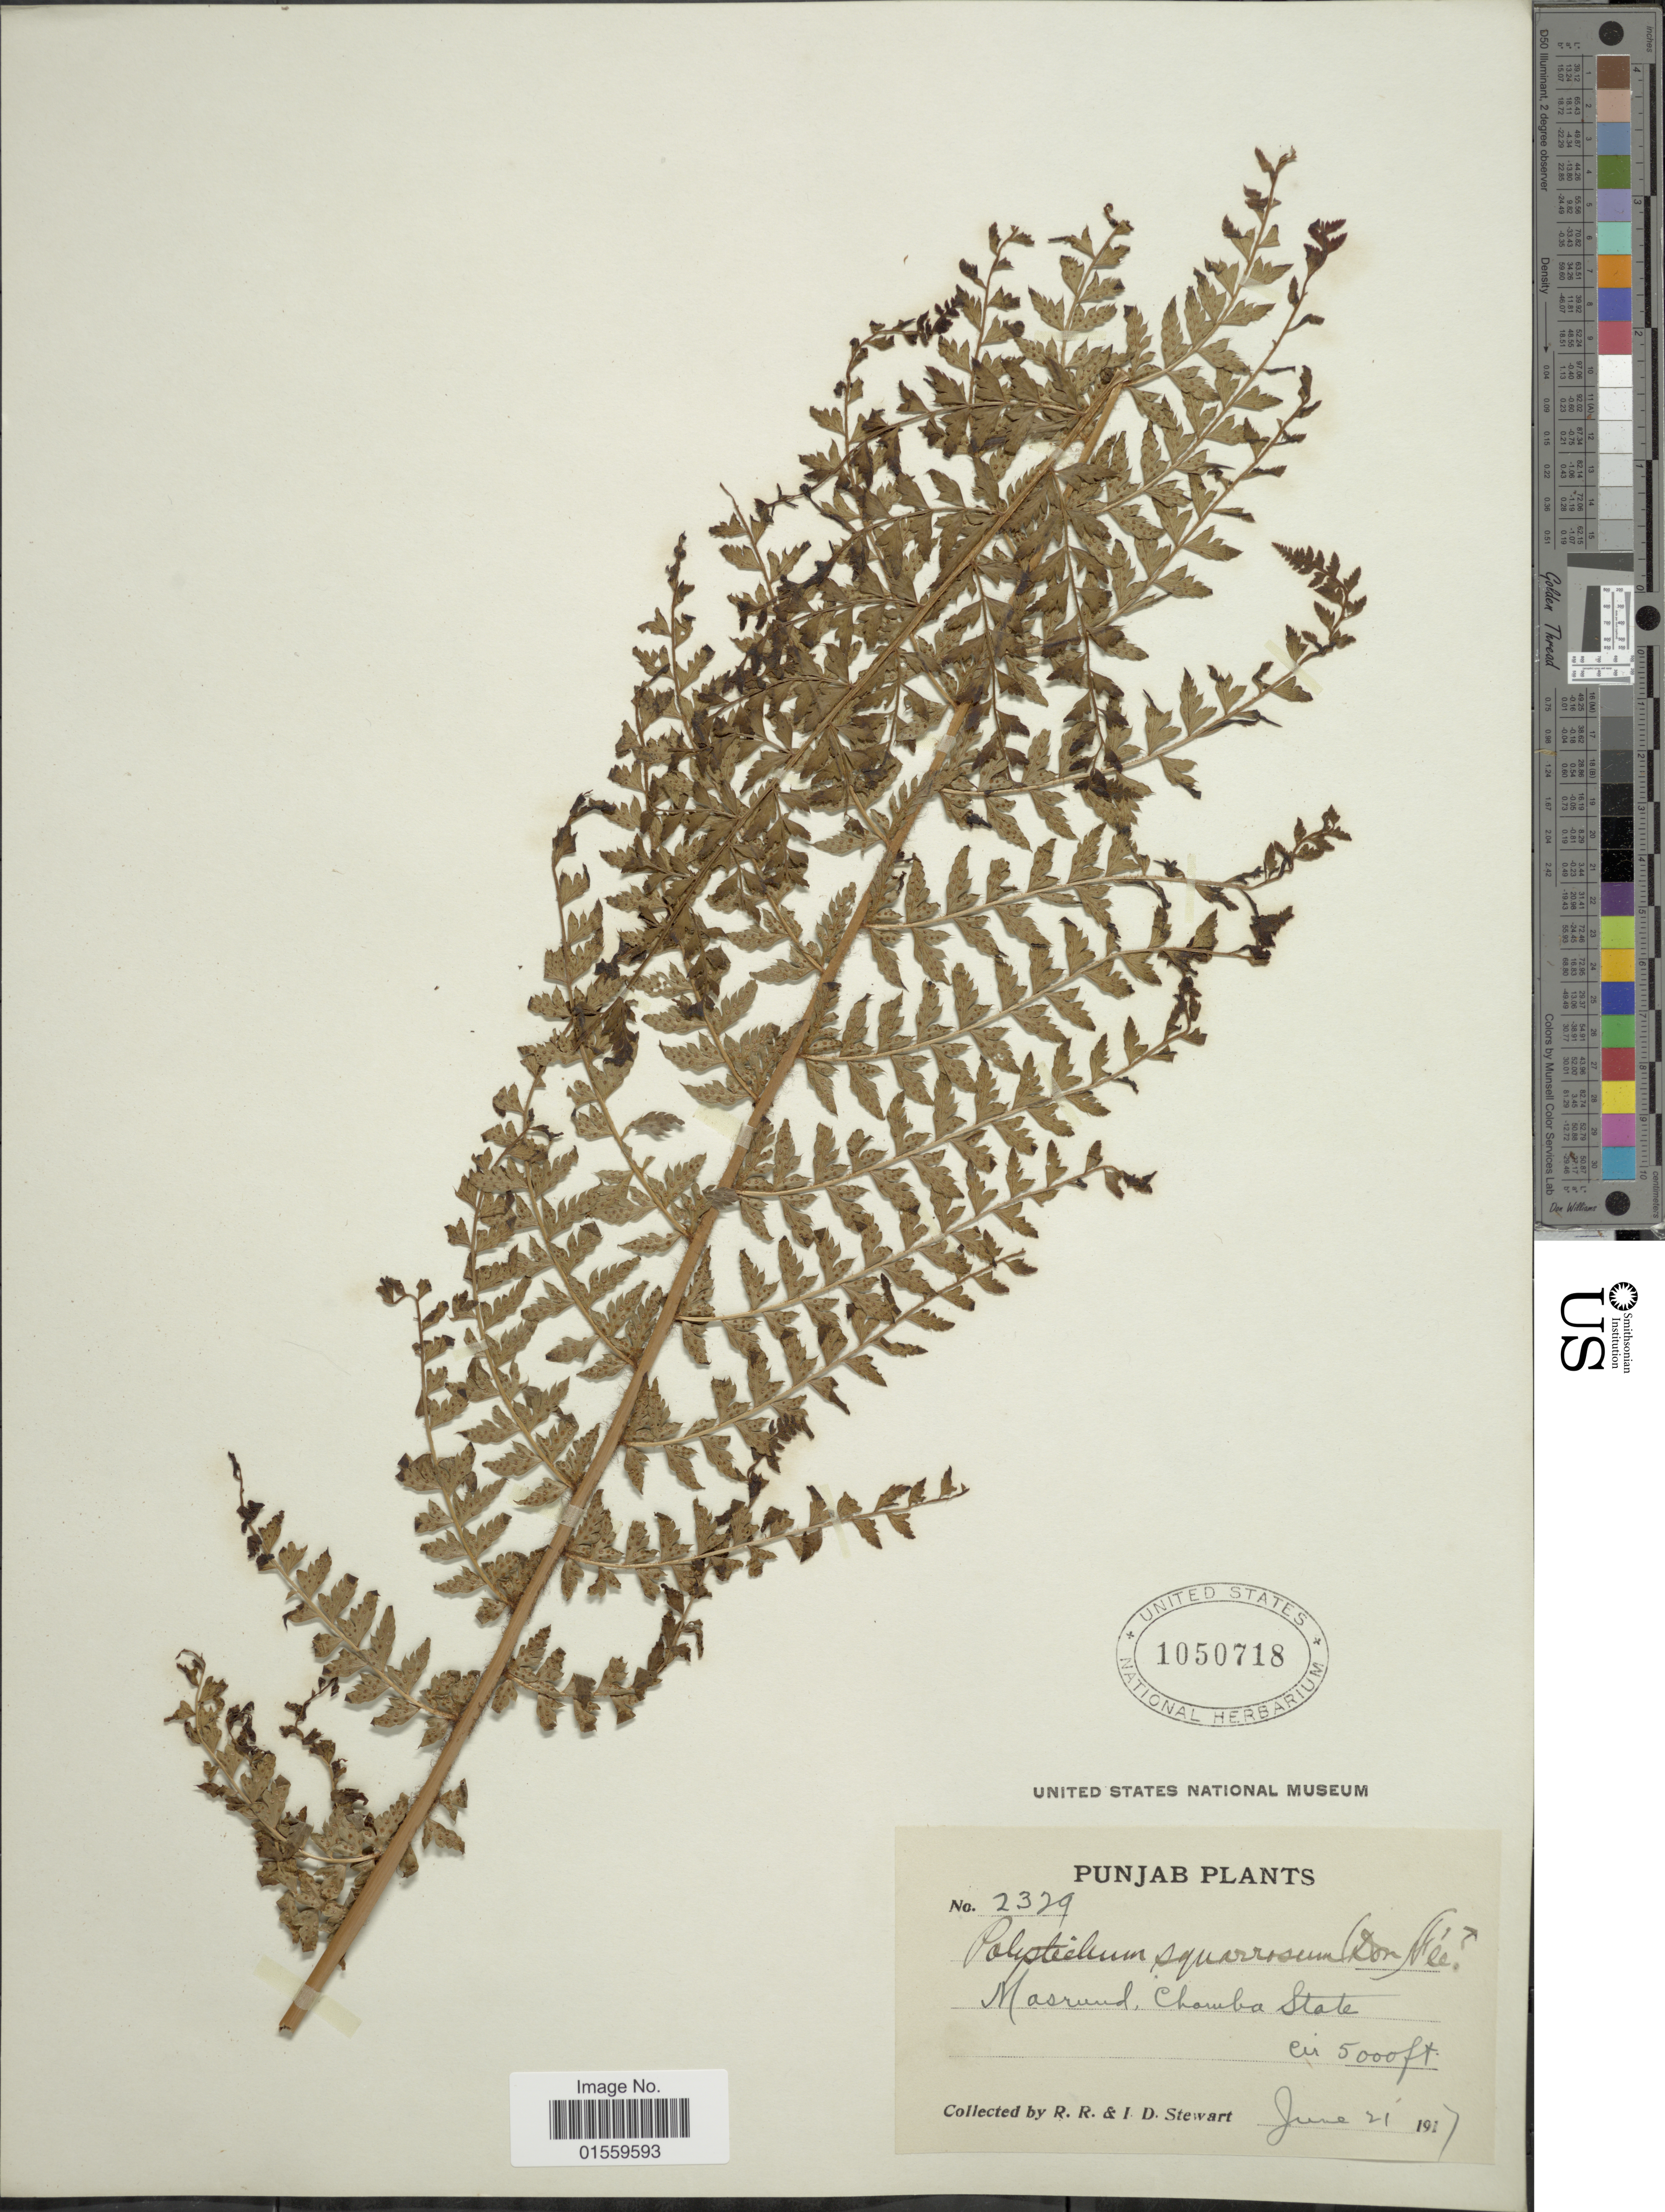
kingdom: Plantae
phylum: Tracheophyta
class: Polypodiopsida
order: Polypodiales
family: Dryopteridaceae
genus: Polystichum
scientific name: Polystichum squarrosum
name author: (D. Don) Fée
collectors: R. R. Stewart & I. Stewart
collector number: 2329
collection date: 1917-06-21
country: India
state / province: Punjab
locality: Punjab, Masruud, Chamba State.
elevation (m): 1524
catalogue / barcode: US 1050718